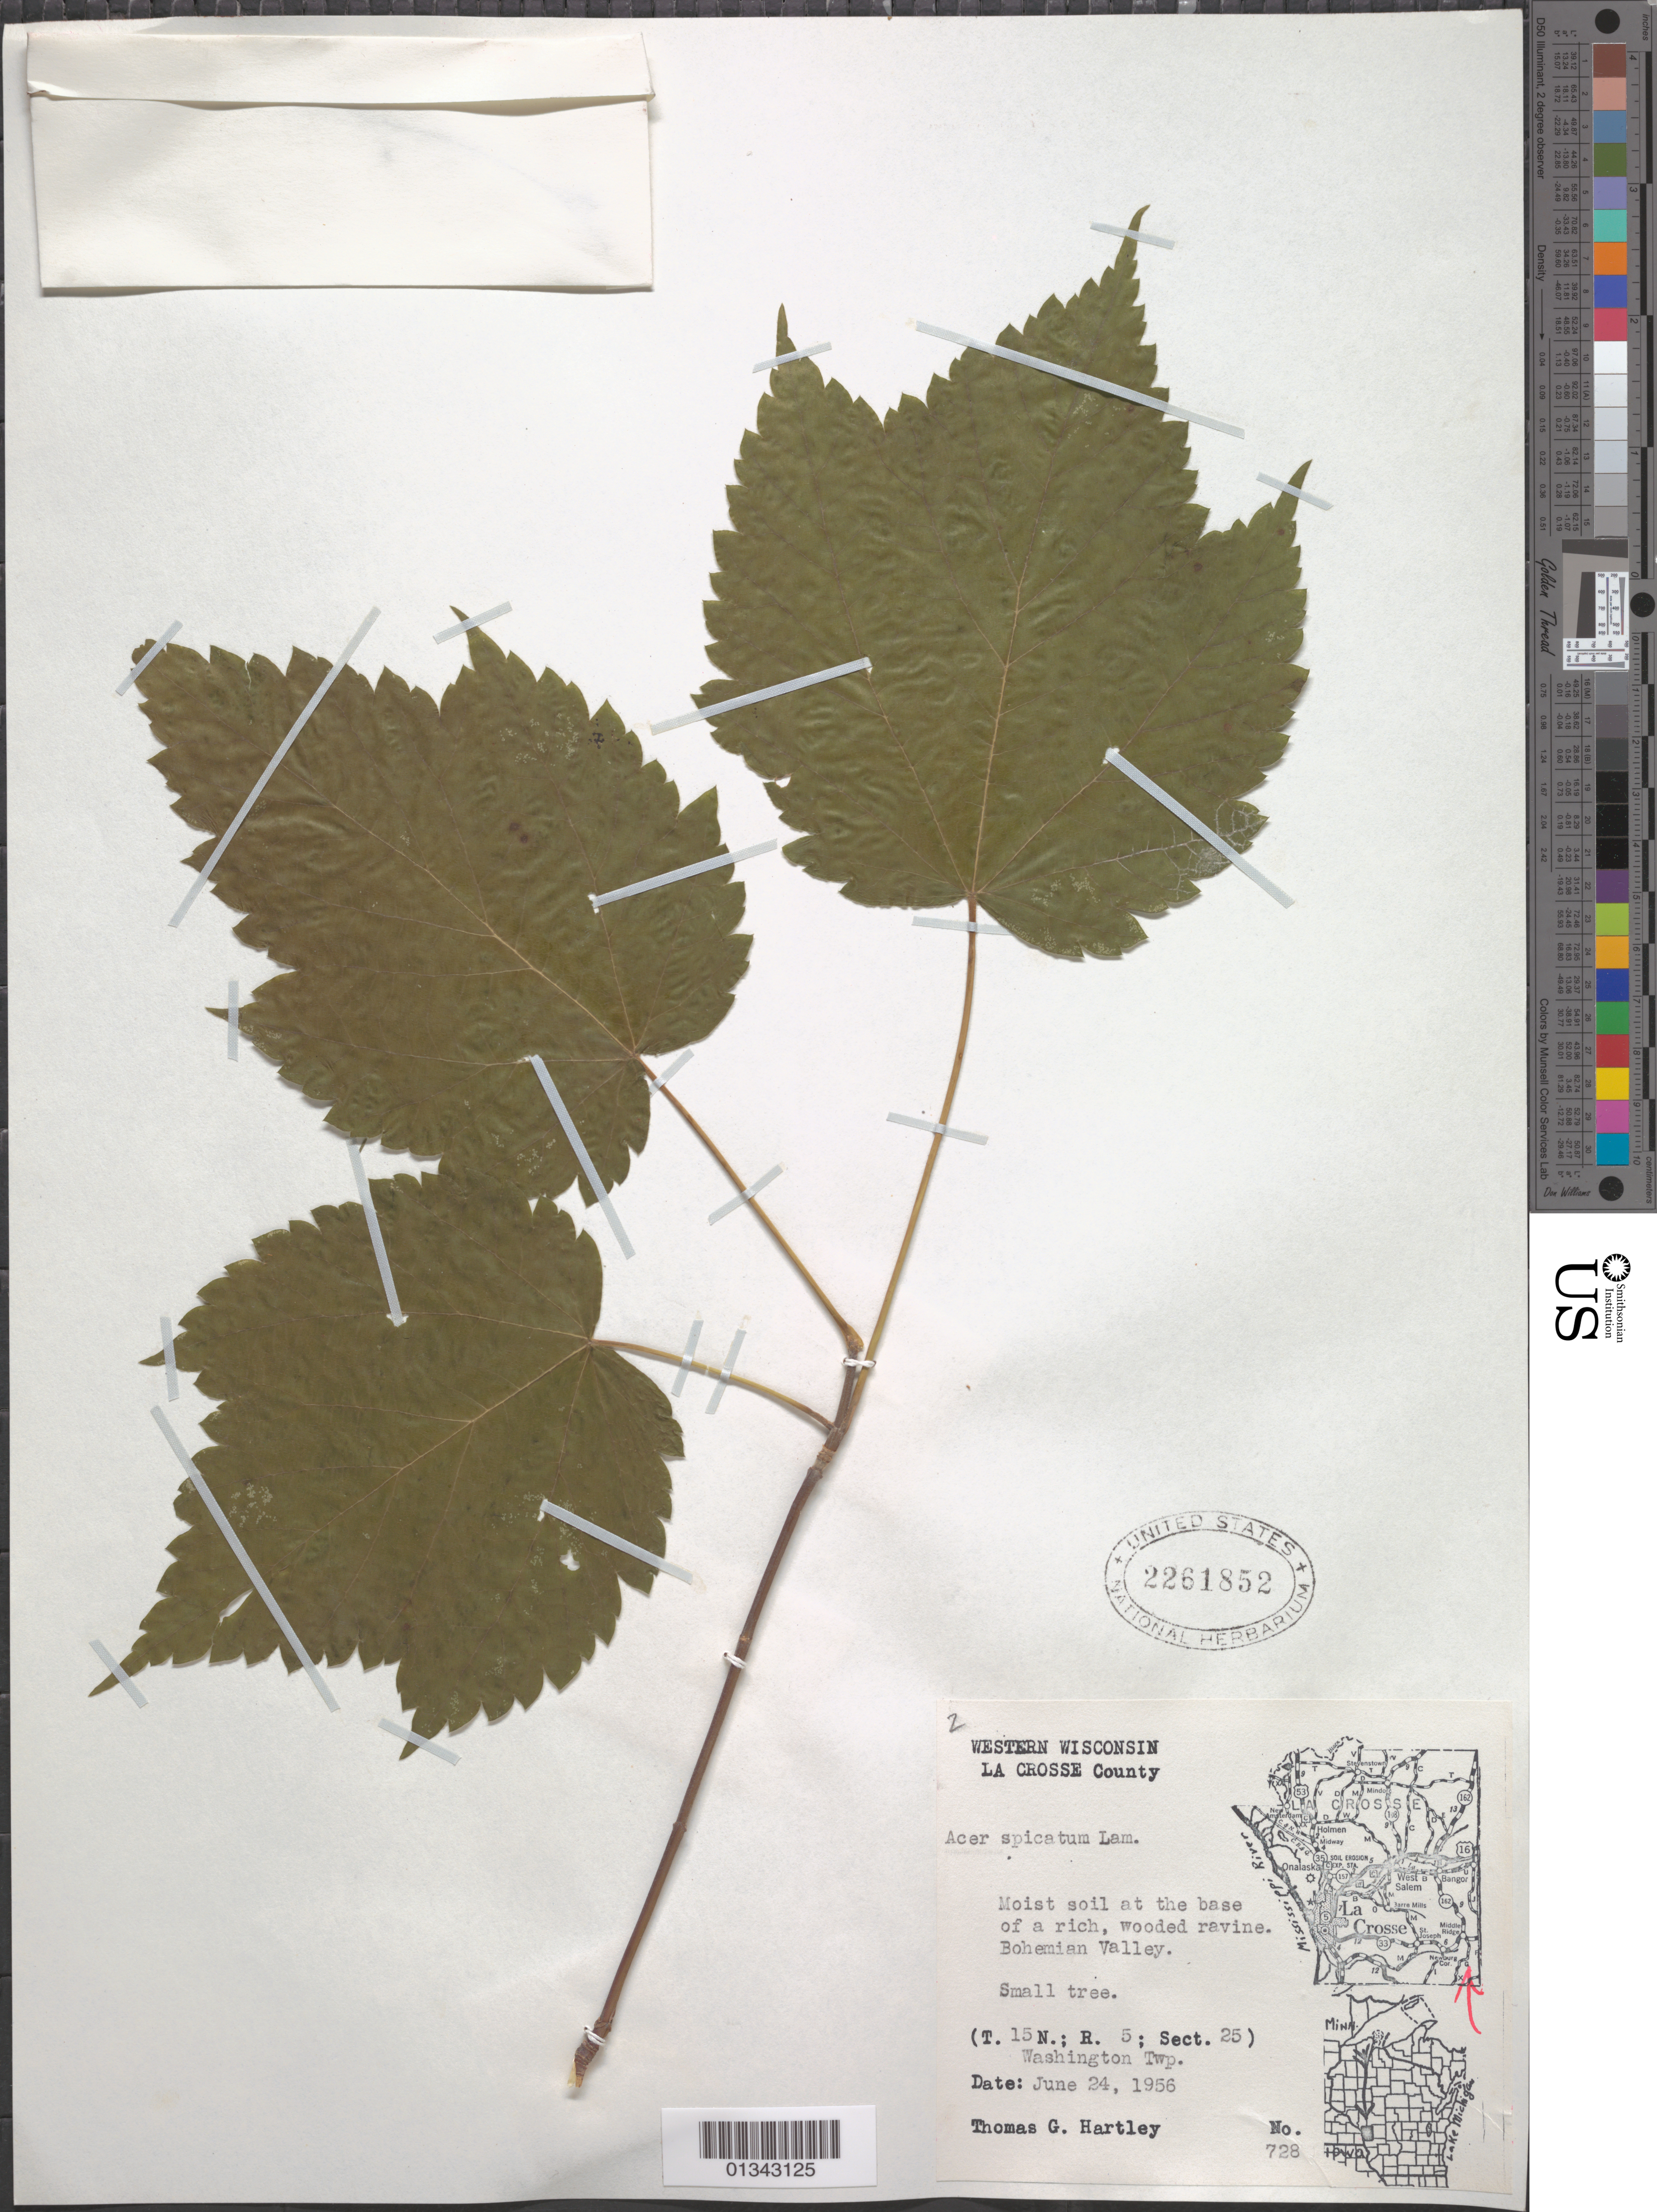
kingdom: Plantae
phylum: Tracheophyta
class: Magnoliopsida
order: Sapindales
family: Sapindaceae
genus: Acer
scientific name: Acer spicatum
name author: Lam.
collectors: T. G. Hartley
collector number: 728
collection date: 1956-06-24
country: United States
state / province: Wisconsin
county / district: La Crosse County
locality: La Crosse County, Bohemian Valley, (T. 15 N.; R. 5; Sect. 25) Washington Twp.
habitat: Moist soil at base of a rich, wooded ravine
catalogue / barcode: US 2261852